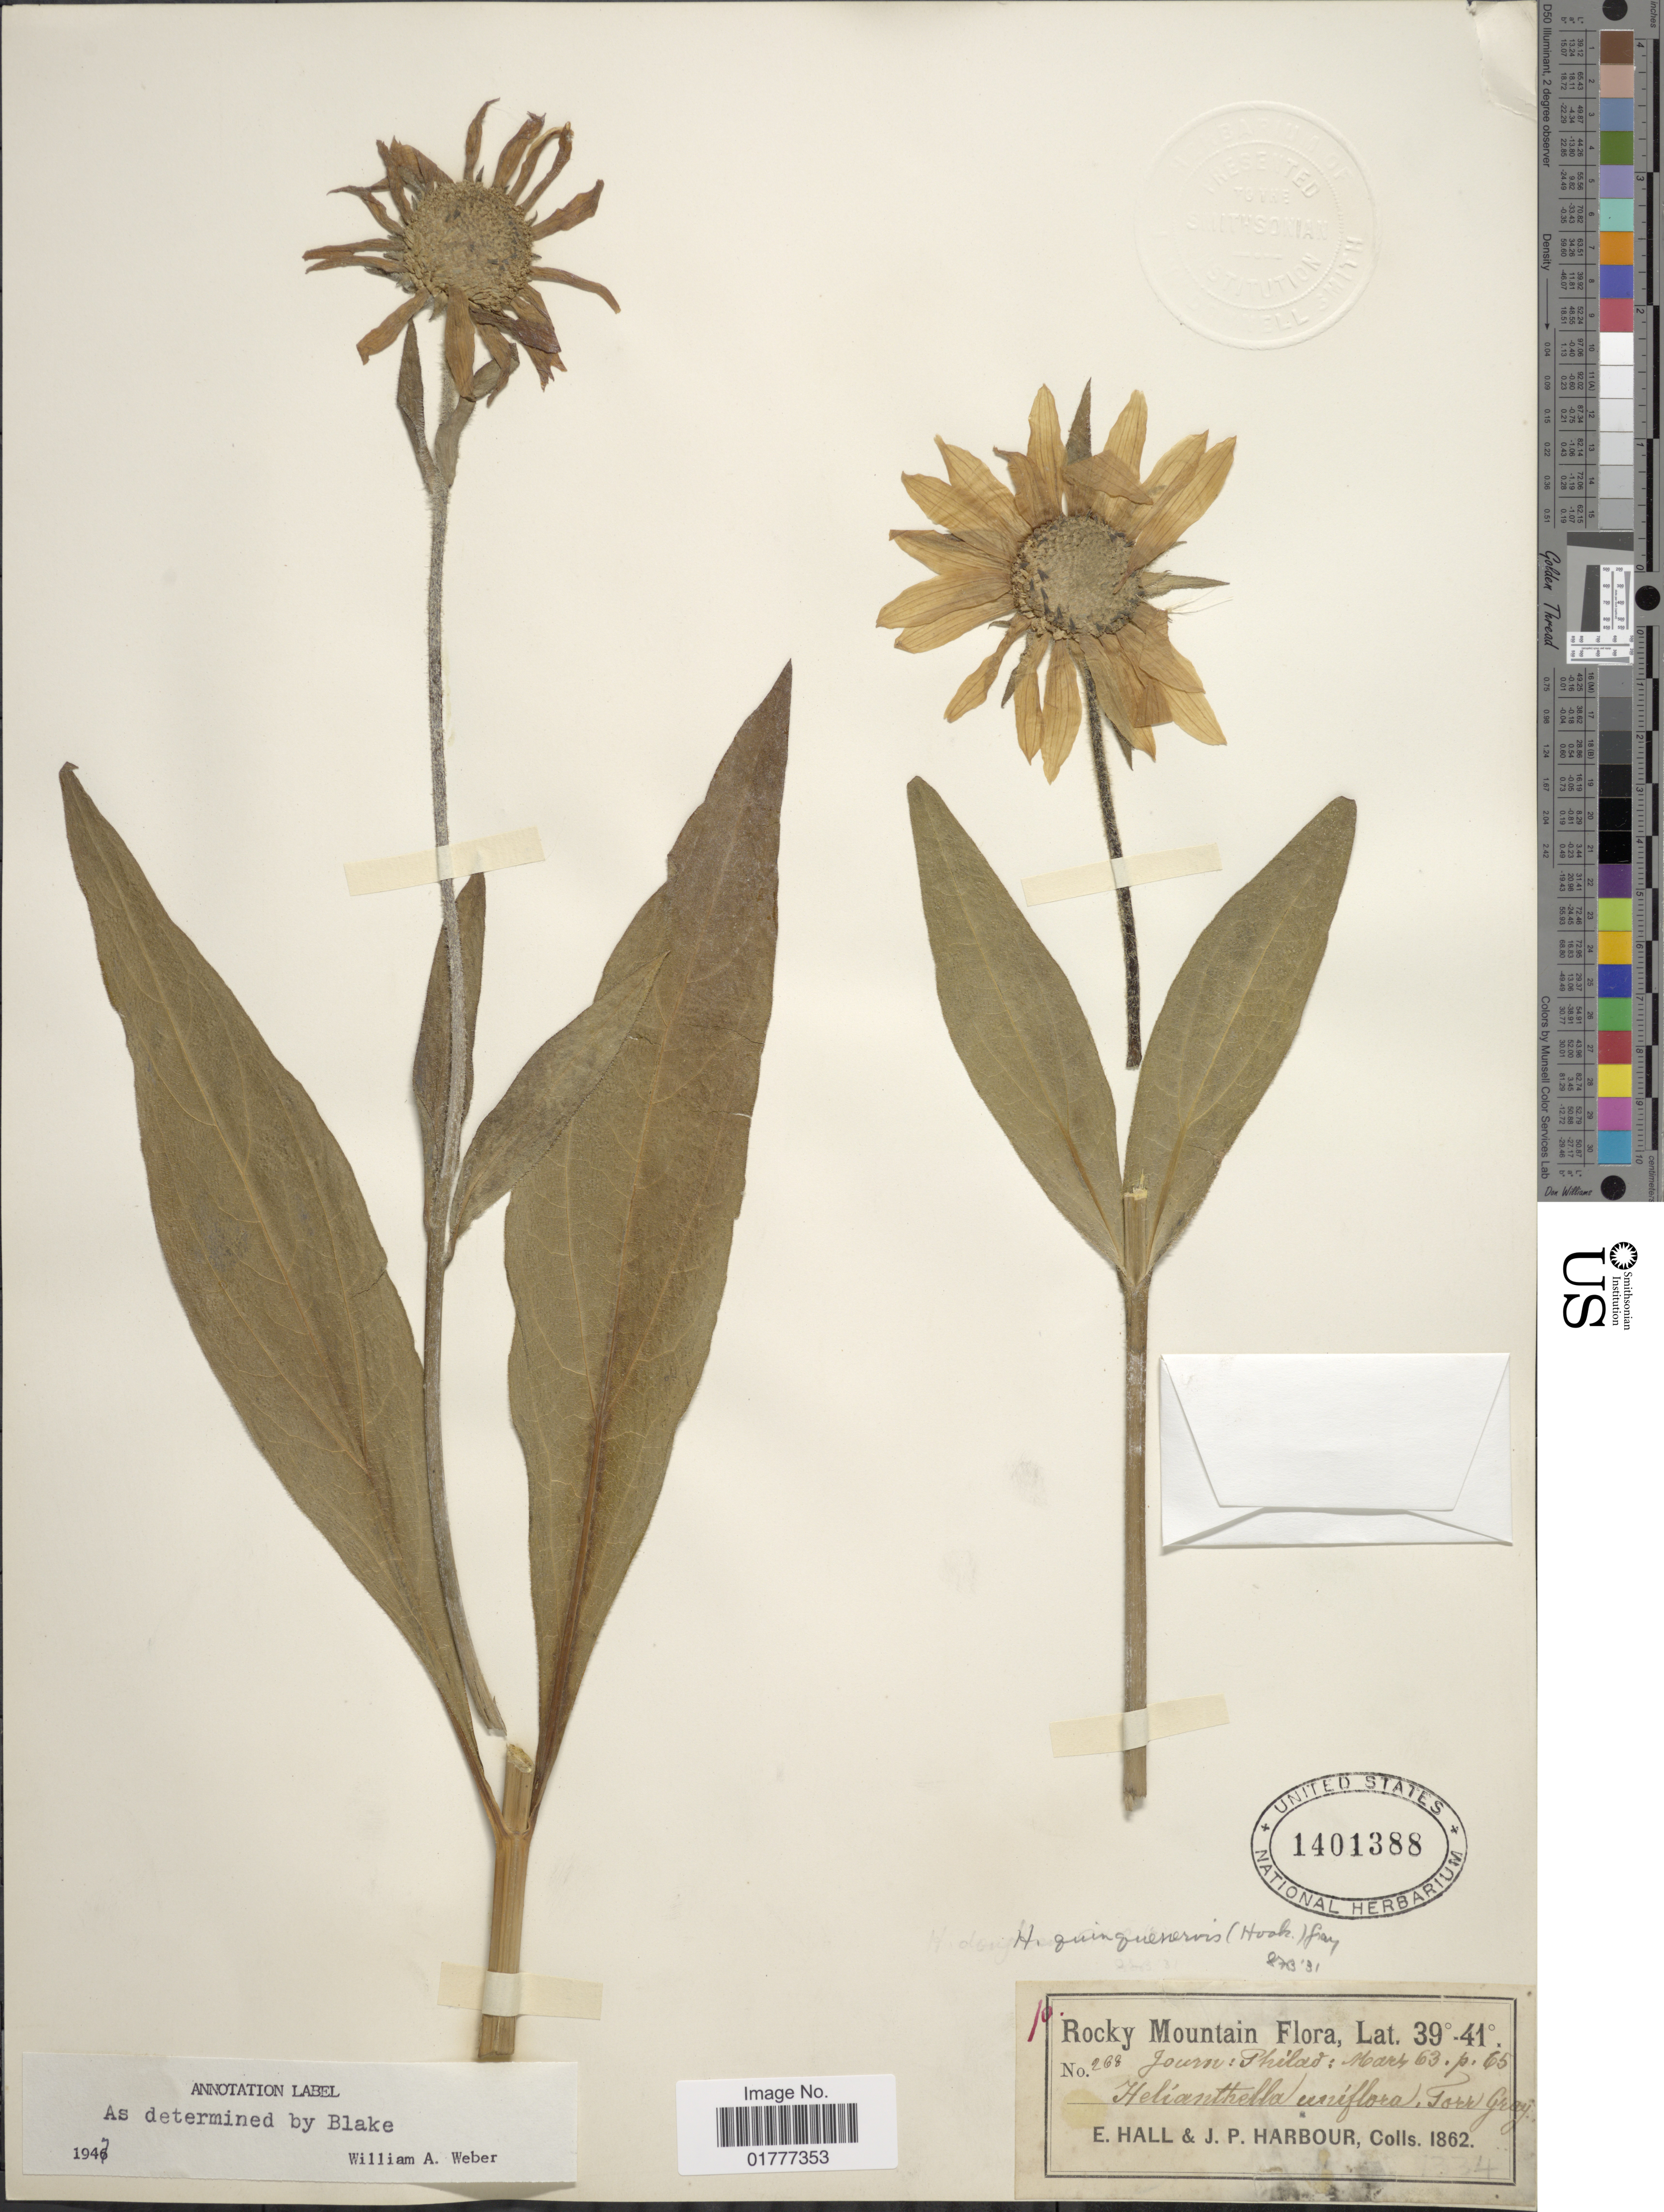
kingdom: Plantae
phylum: Tracheophyta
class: Magnoliopsida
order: Asterales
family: Asteraceae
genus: Helianthella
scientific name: Helianthella uniflora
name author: Torr. & A. Gray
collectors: E. Hall & J. Harbour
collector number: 268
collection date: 1862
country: United States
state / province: Colorado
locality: Rocky Mtns.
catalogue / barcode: US 1401388